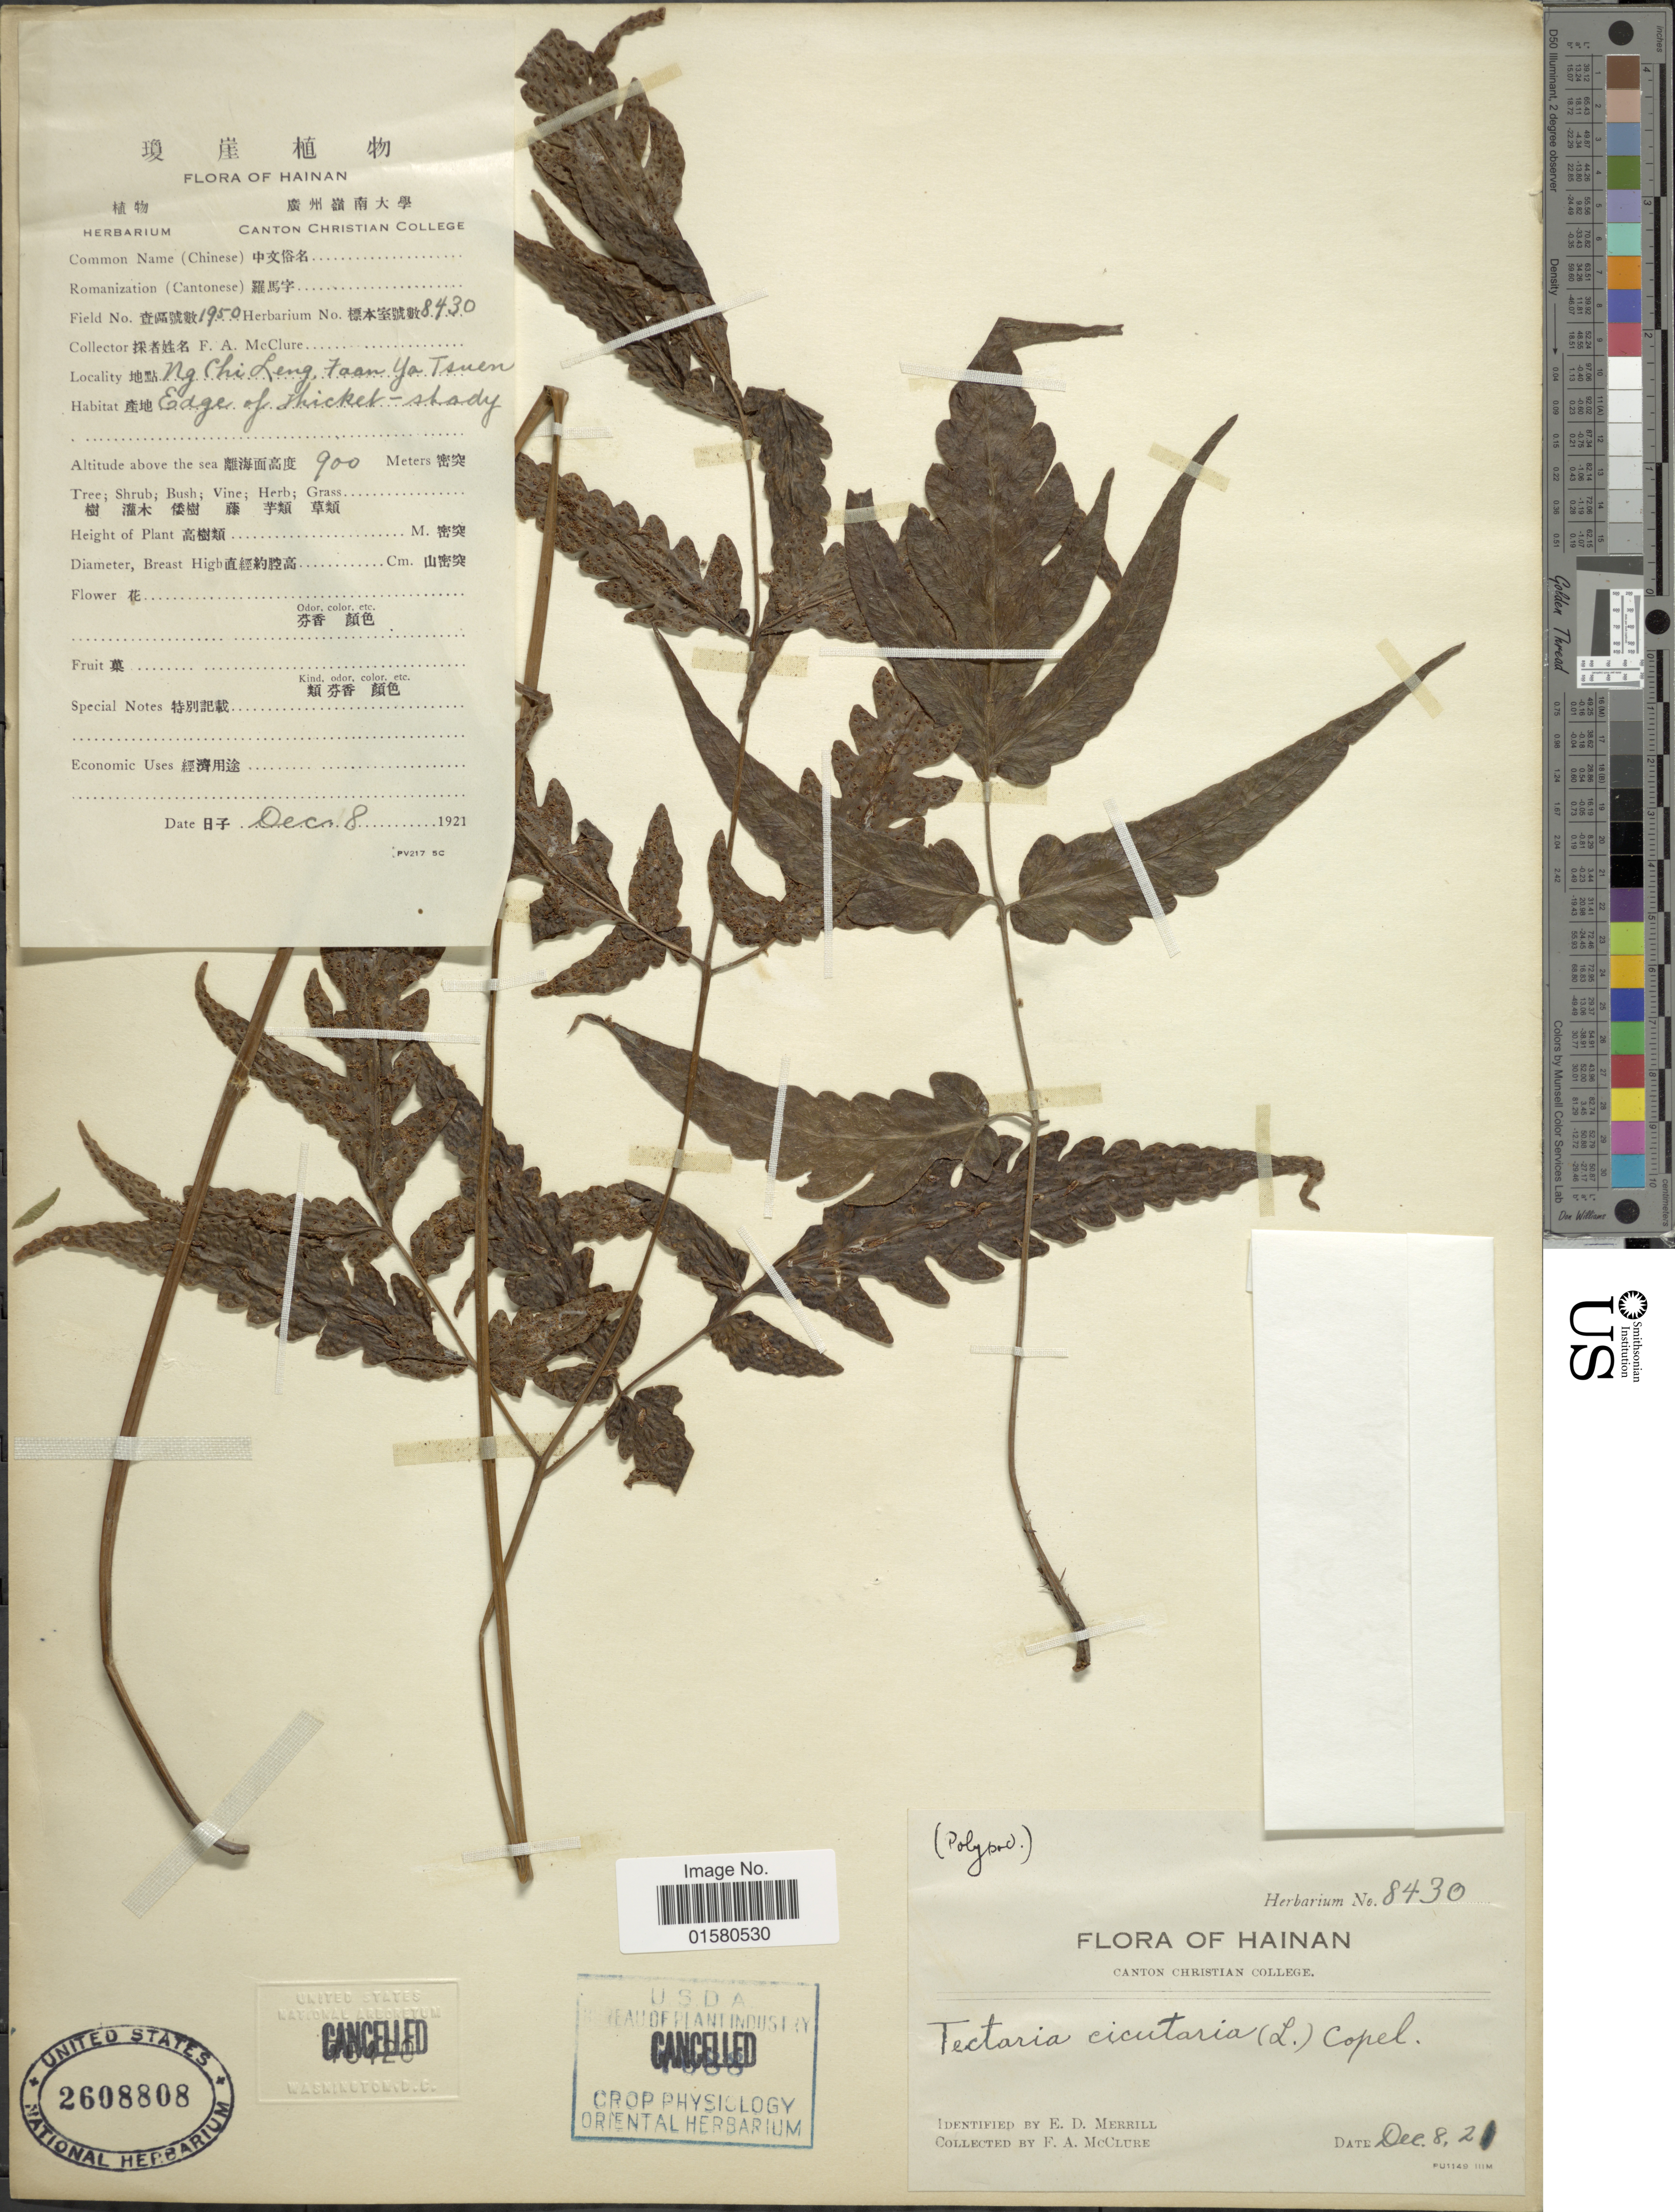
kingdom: Plantae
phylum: Tracheophyta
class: Polypodiopsida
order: Polypodiales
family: Tectariaceae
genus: Tectaria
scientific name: Tectaria variolosa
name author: (Wall. ex Hook.) C. Chr.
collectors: F. A. McClure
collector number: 1950/8430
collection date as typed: Transcribed d/m/y: 8/12/21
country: China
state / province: Hainan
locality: Ng Chi Leng Foam Ya Tsuen, Edge of Thicket-shady [interpreted]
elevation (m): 900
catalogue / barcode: US 2608808